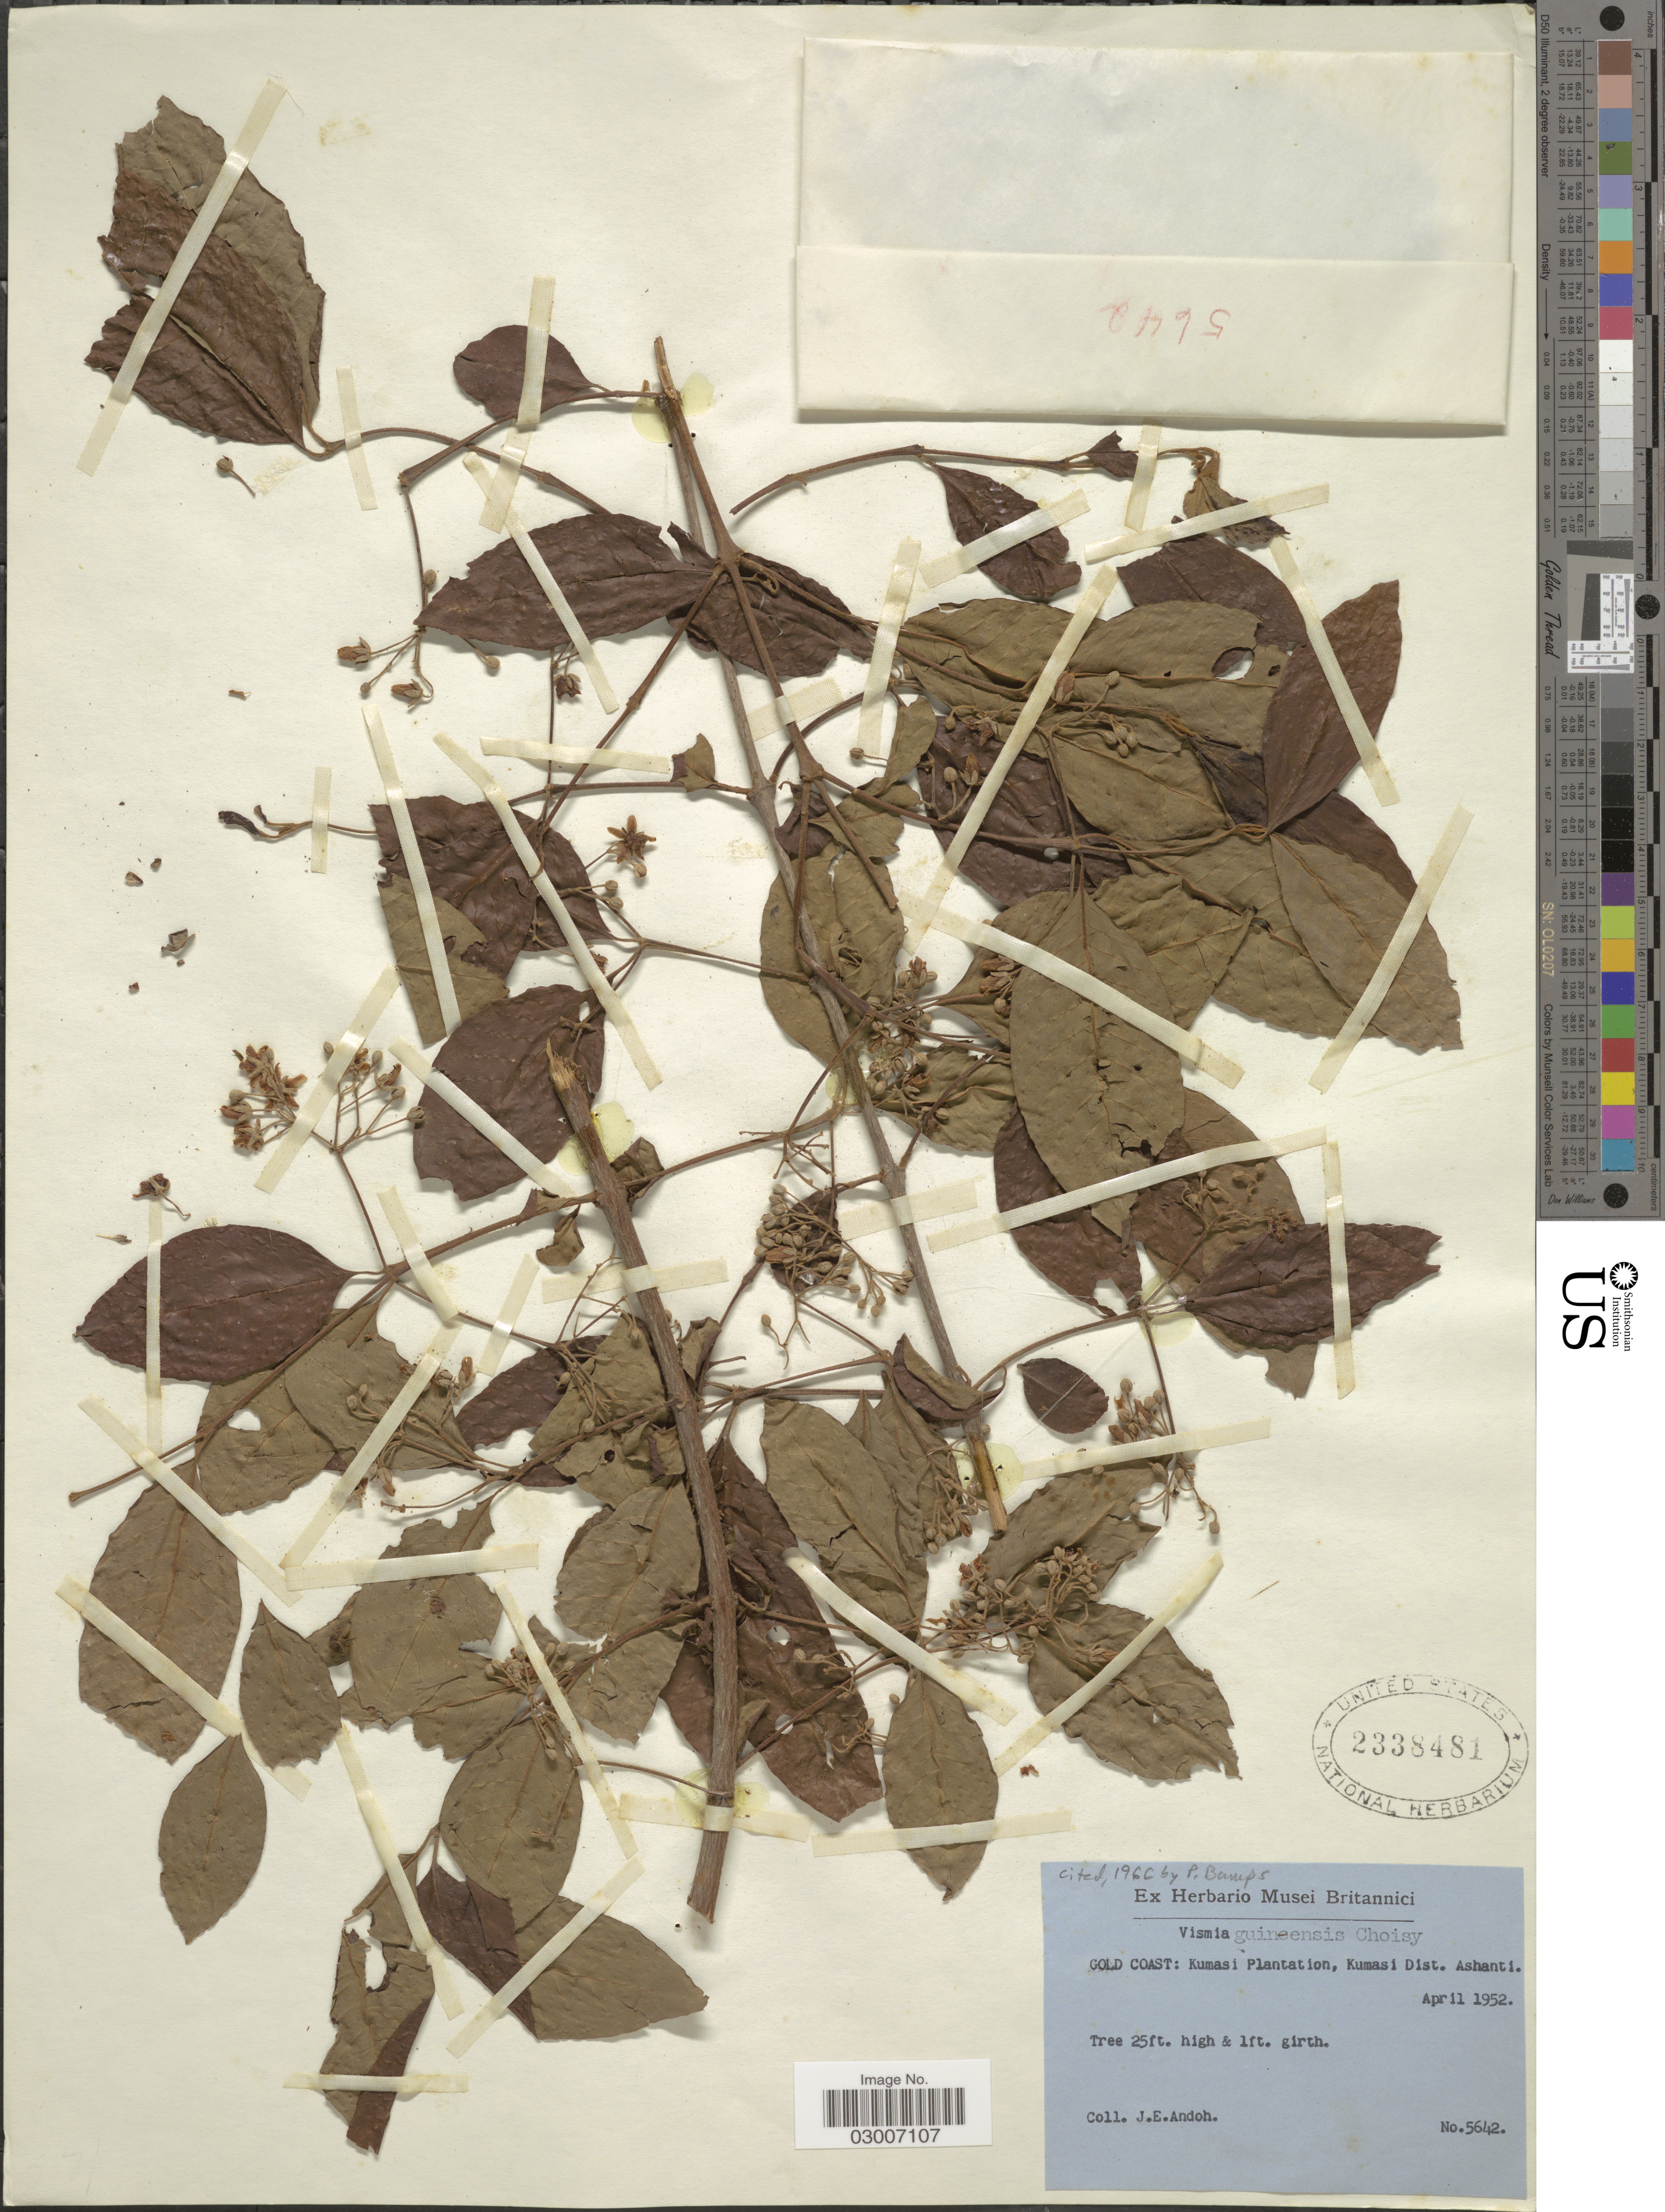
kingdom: Plantae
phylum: Tracheophyta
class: Magnoliopsida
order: Malpighiales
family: Hypericaceae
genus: Vismia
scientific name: Vismia guineensis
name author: (L.) Choisy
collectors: J. Andoh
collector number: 5642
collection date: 1952-04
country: Ghana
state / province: Ashanti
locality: Gold Coast: Kumasi Plantation, Kumasi Dist. Ashanti.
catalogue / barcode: US 2338481